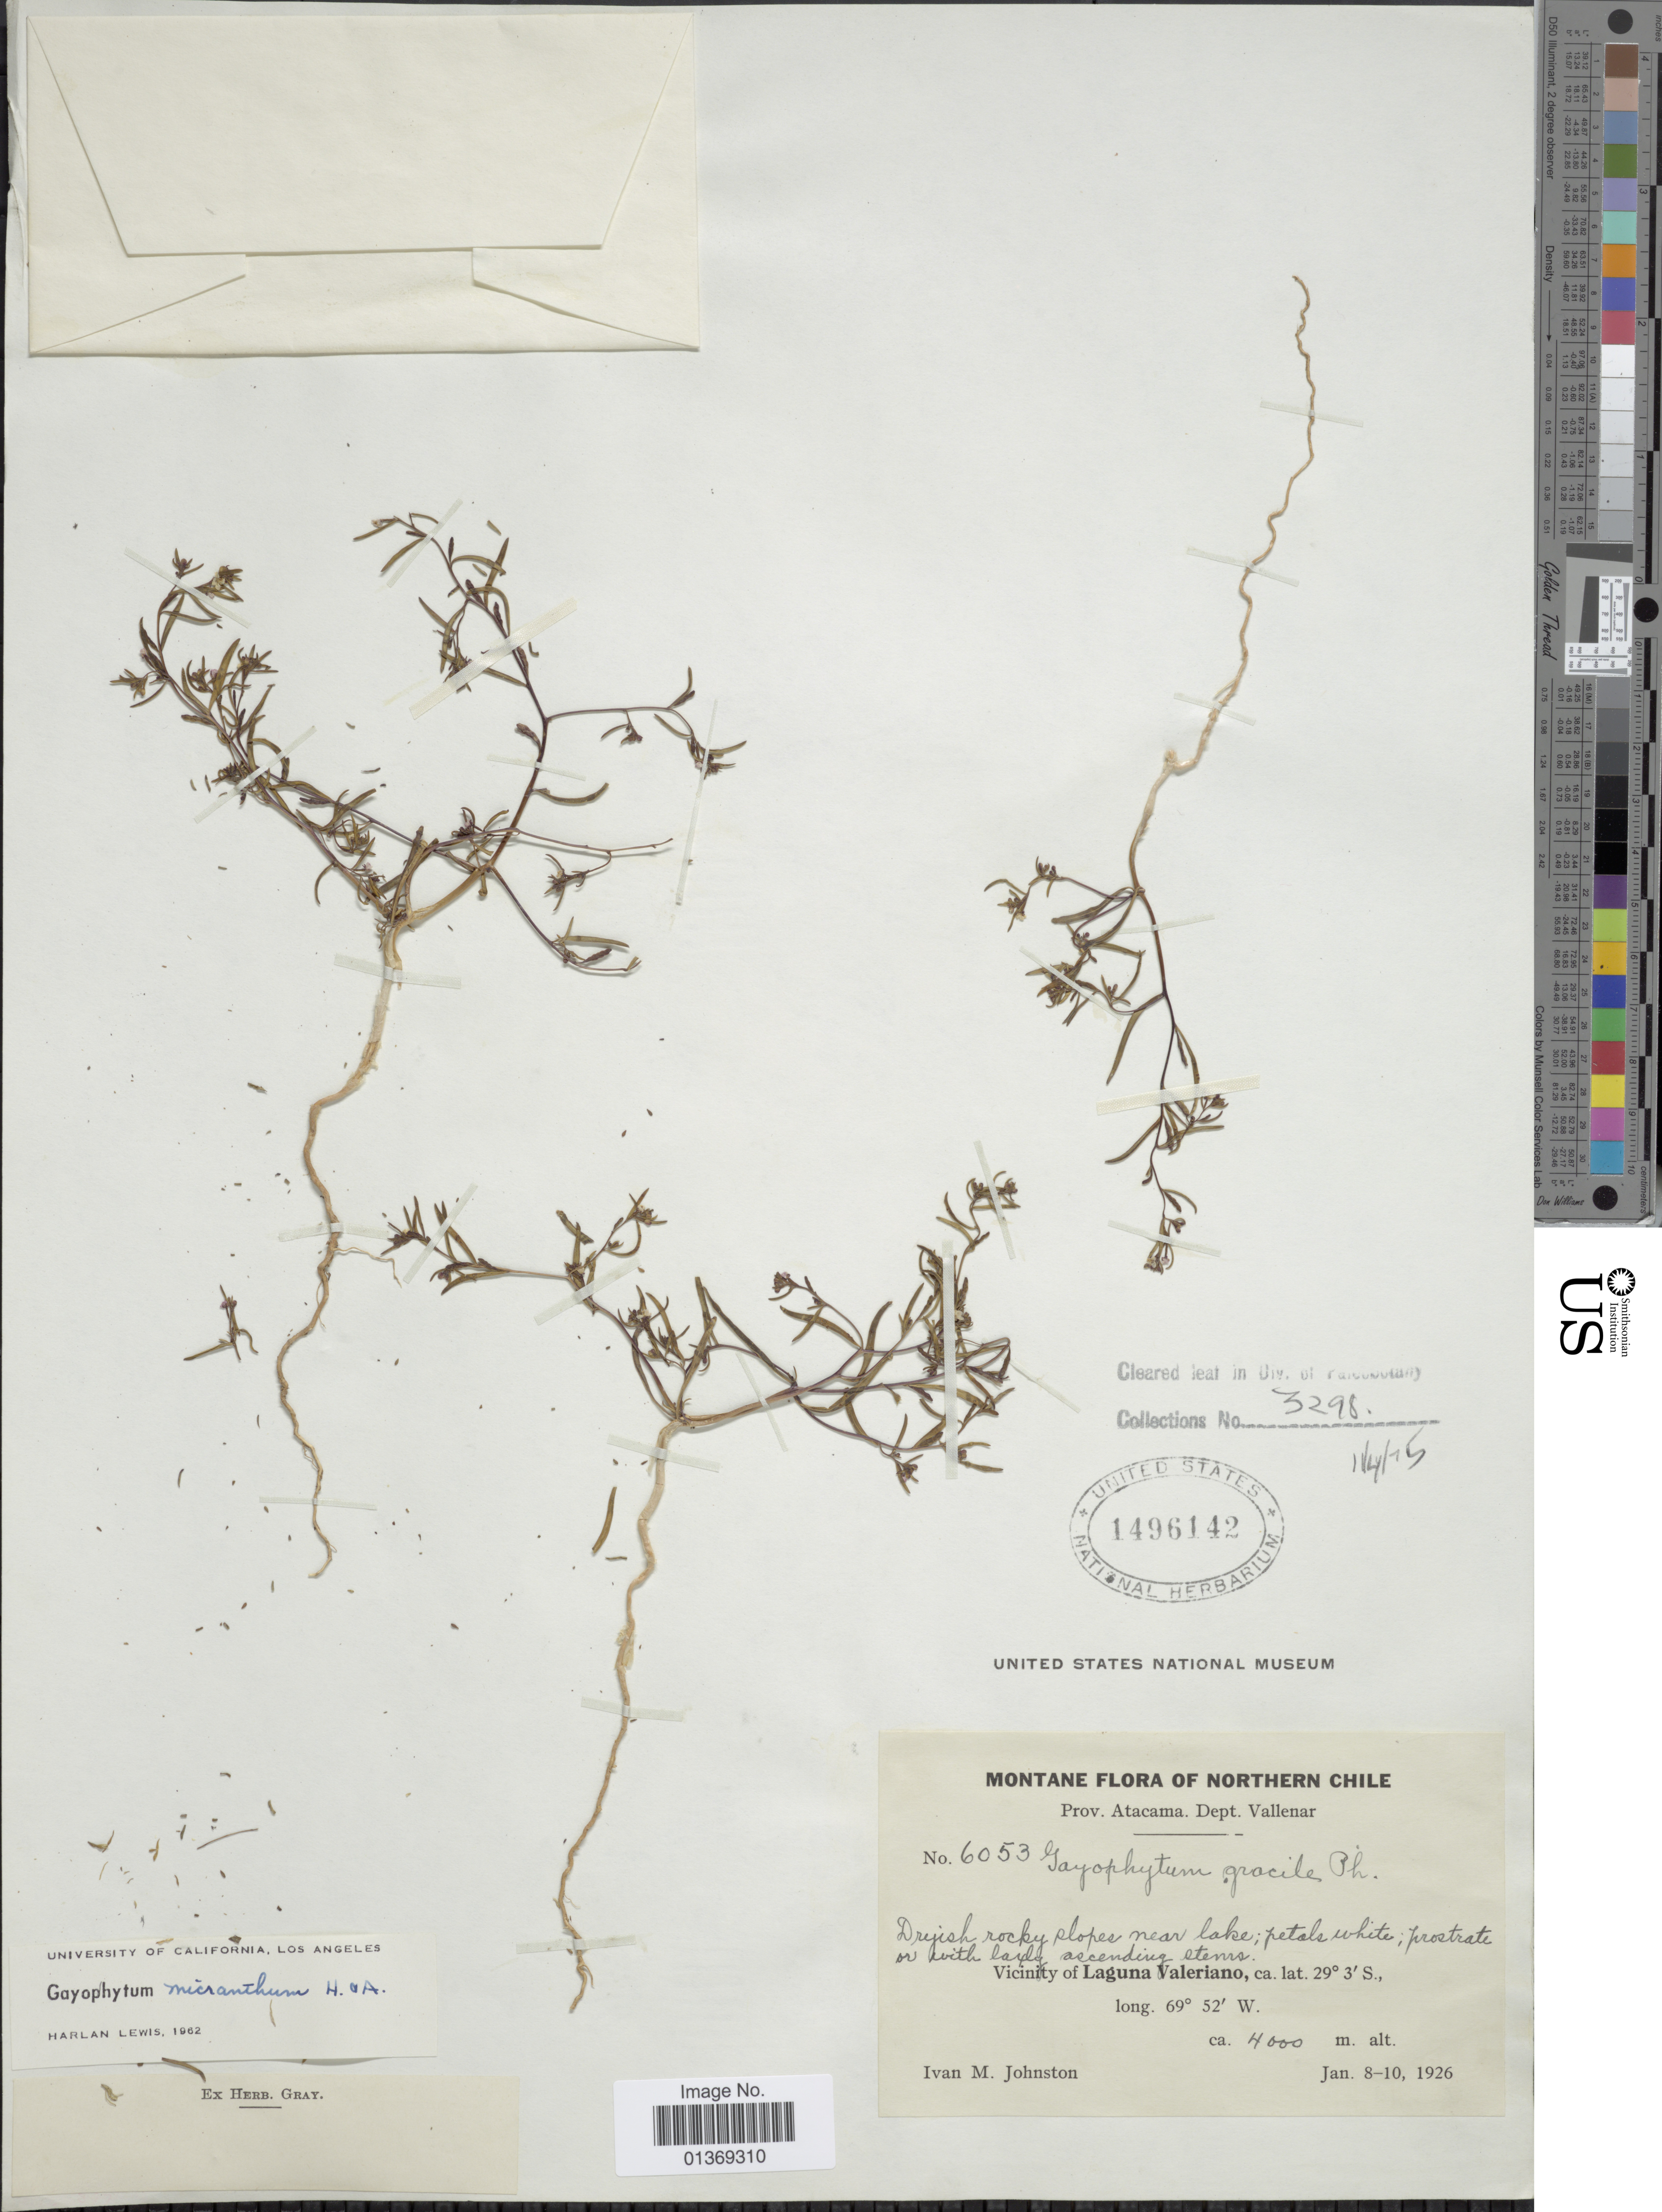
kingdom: Plantae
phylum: Tracheophyta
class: Magnoliopsida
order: Myrtales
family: Onagraceae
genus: Gayophytum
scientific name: Gayophytum micranthum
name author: Hook. & Arn.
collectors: I.M. Johnston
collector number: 6053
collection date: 1926-01-08/1926-01-10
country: Chile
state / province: Atacama (III)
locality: Dept. Vallenar, Vicinity of Laguna Valeriano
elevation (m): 4000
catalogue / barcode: US 1496142